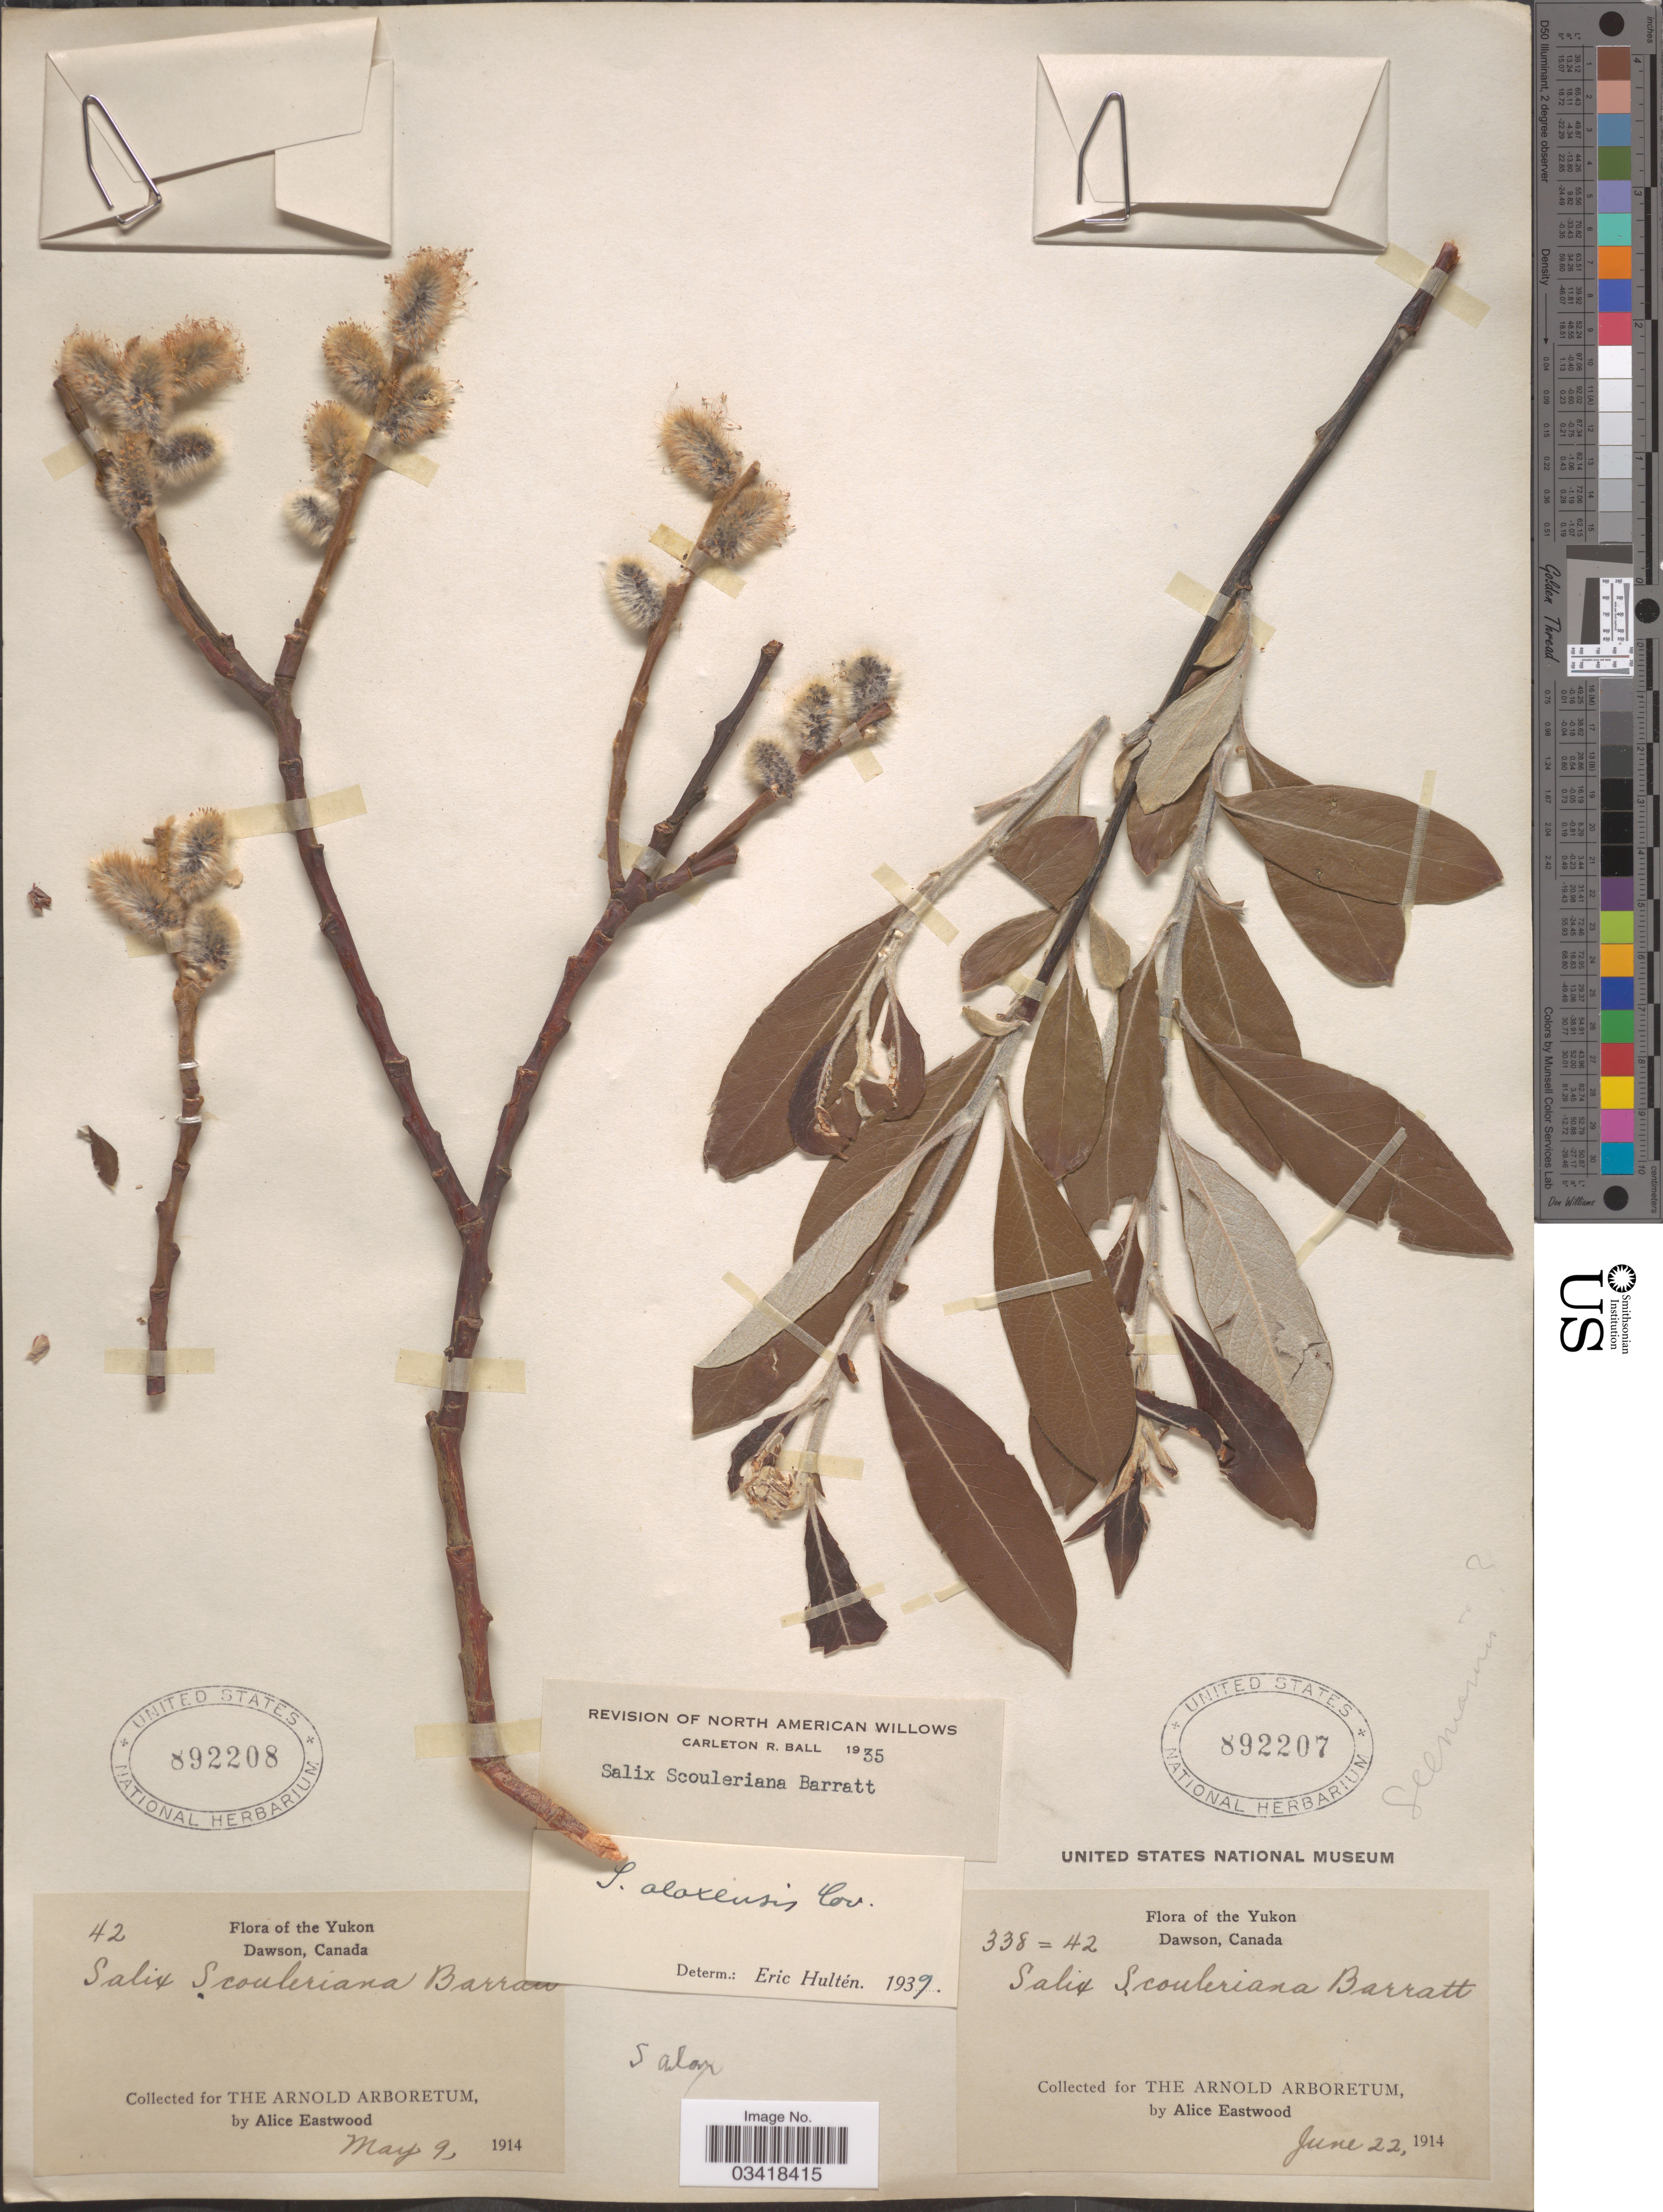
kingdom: Plantae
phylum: Tracheophyta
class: Magnoliopsida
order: Malpighiales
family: Salicaceae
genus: Salix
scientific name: Salix alaxensis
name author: (Andersson) Coville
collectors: A. Eastwood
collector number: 338=42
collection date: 1914-06-22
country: Canada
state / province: Yukon Territory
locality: The Yukon. Dawson.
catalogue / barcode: US 892207-2